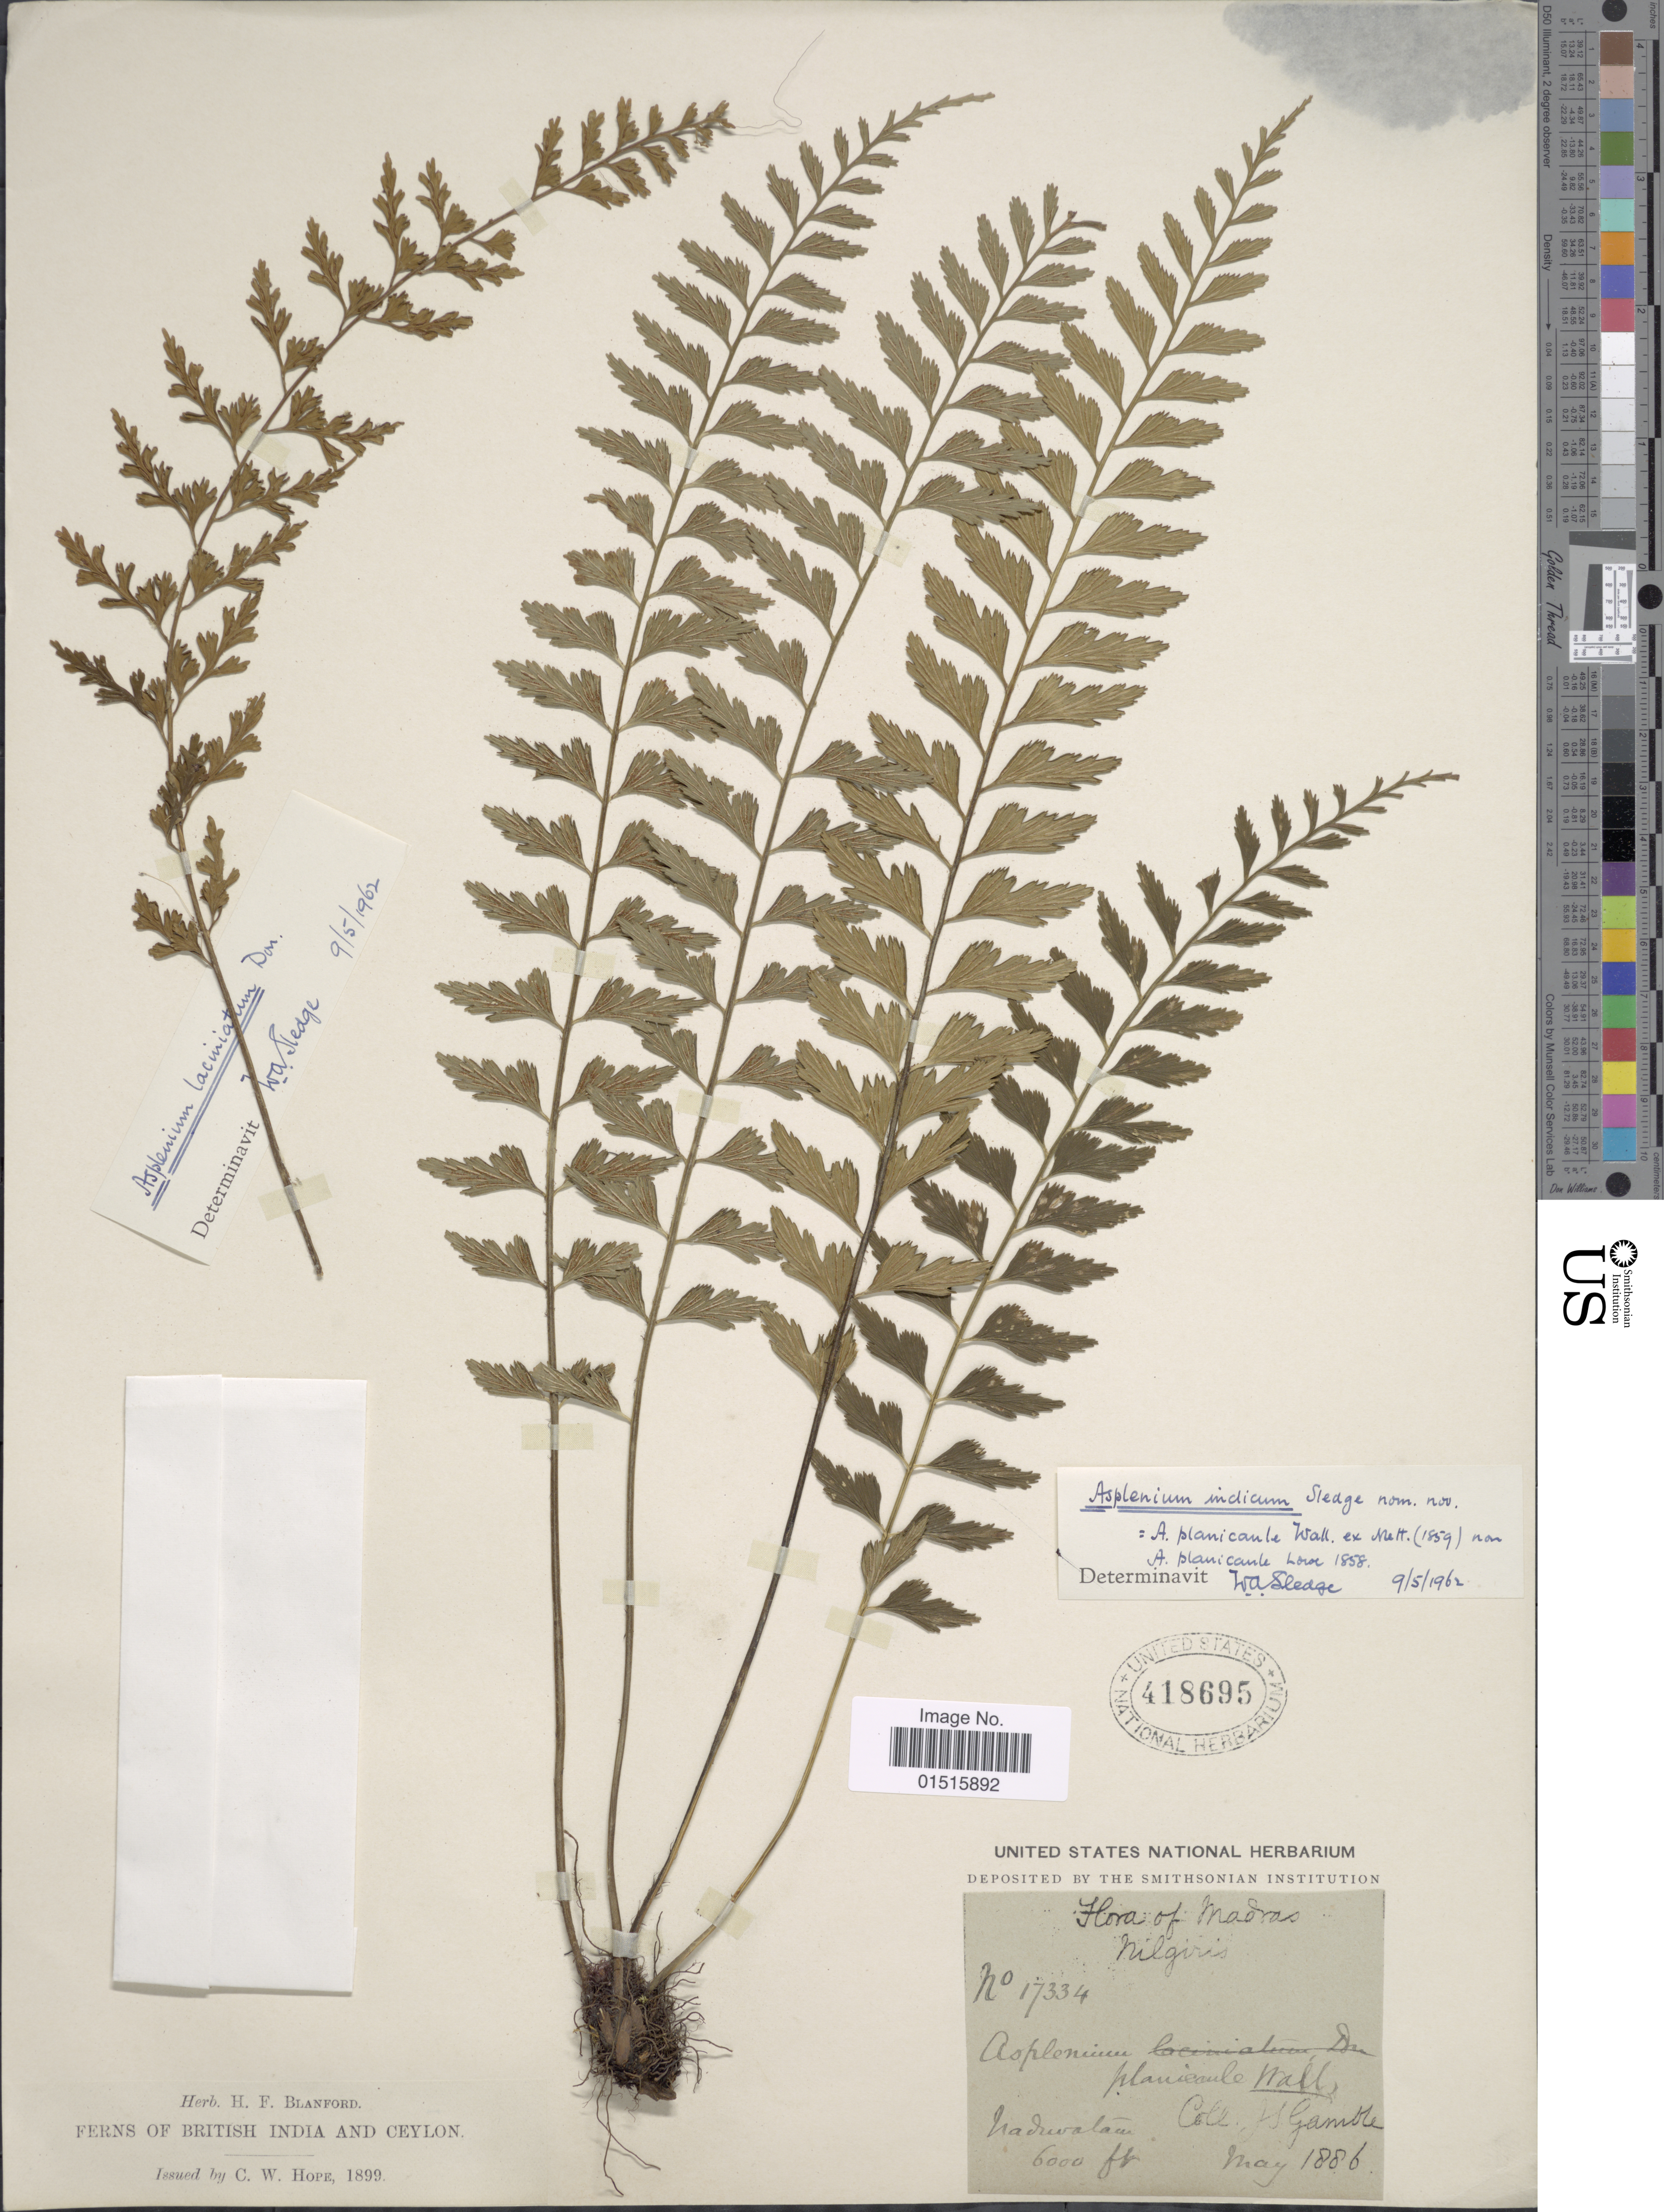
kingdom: Plantae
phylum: Tracheophyta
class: Polypodiopsida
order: Polypodiales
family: Aspleniaceae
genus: Asplenium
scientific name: Asplenium yoshinagae var. planicaule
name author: (Wall. ex Mett.) C.V. Morton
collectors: J. S. Gamble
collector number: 17334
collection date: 1886-05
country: India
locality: Flora of Madras, Nilgiris, Naduralau. British India.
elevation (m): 1829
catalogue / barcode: US 418695